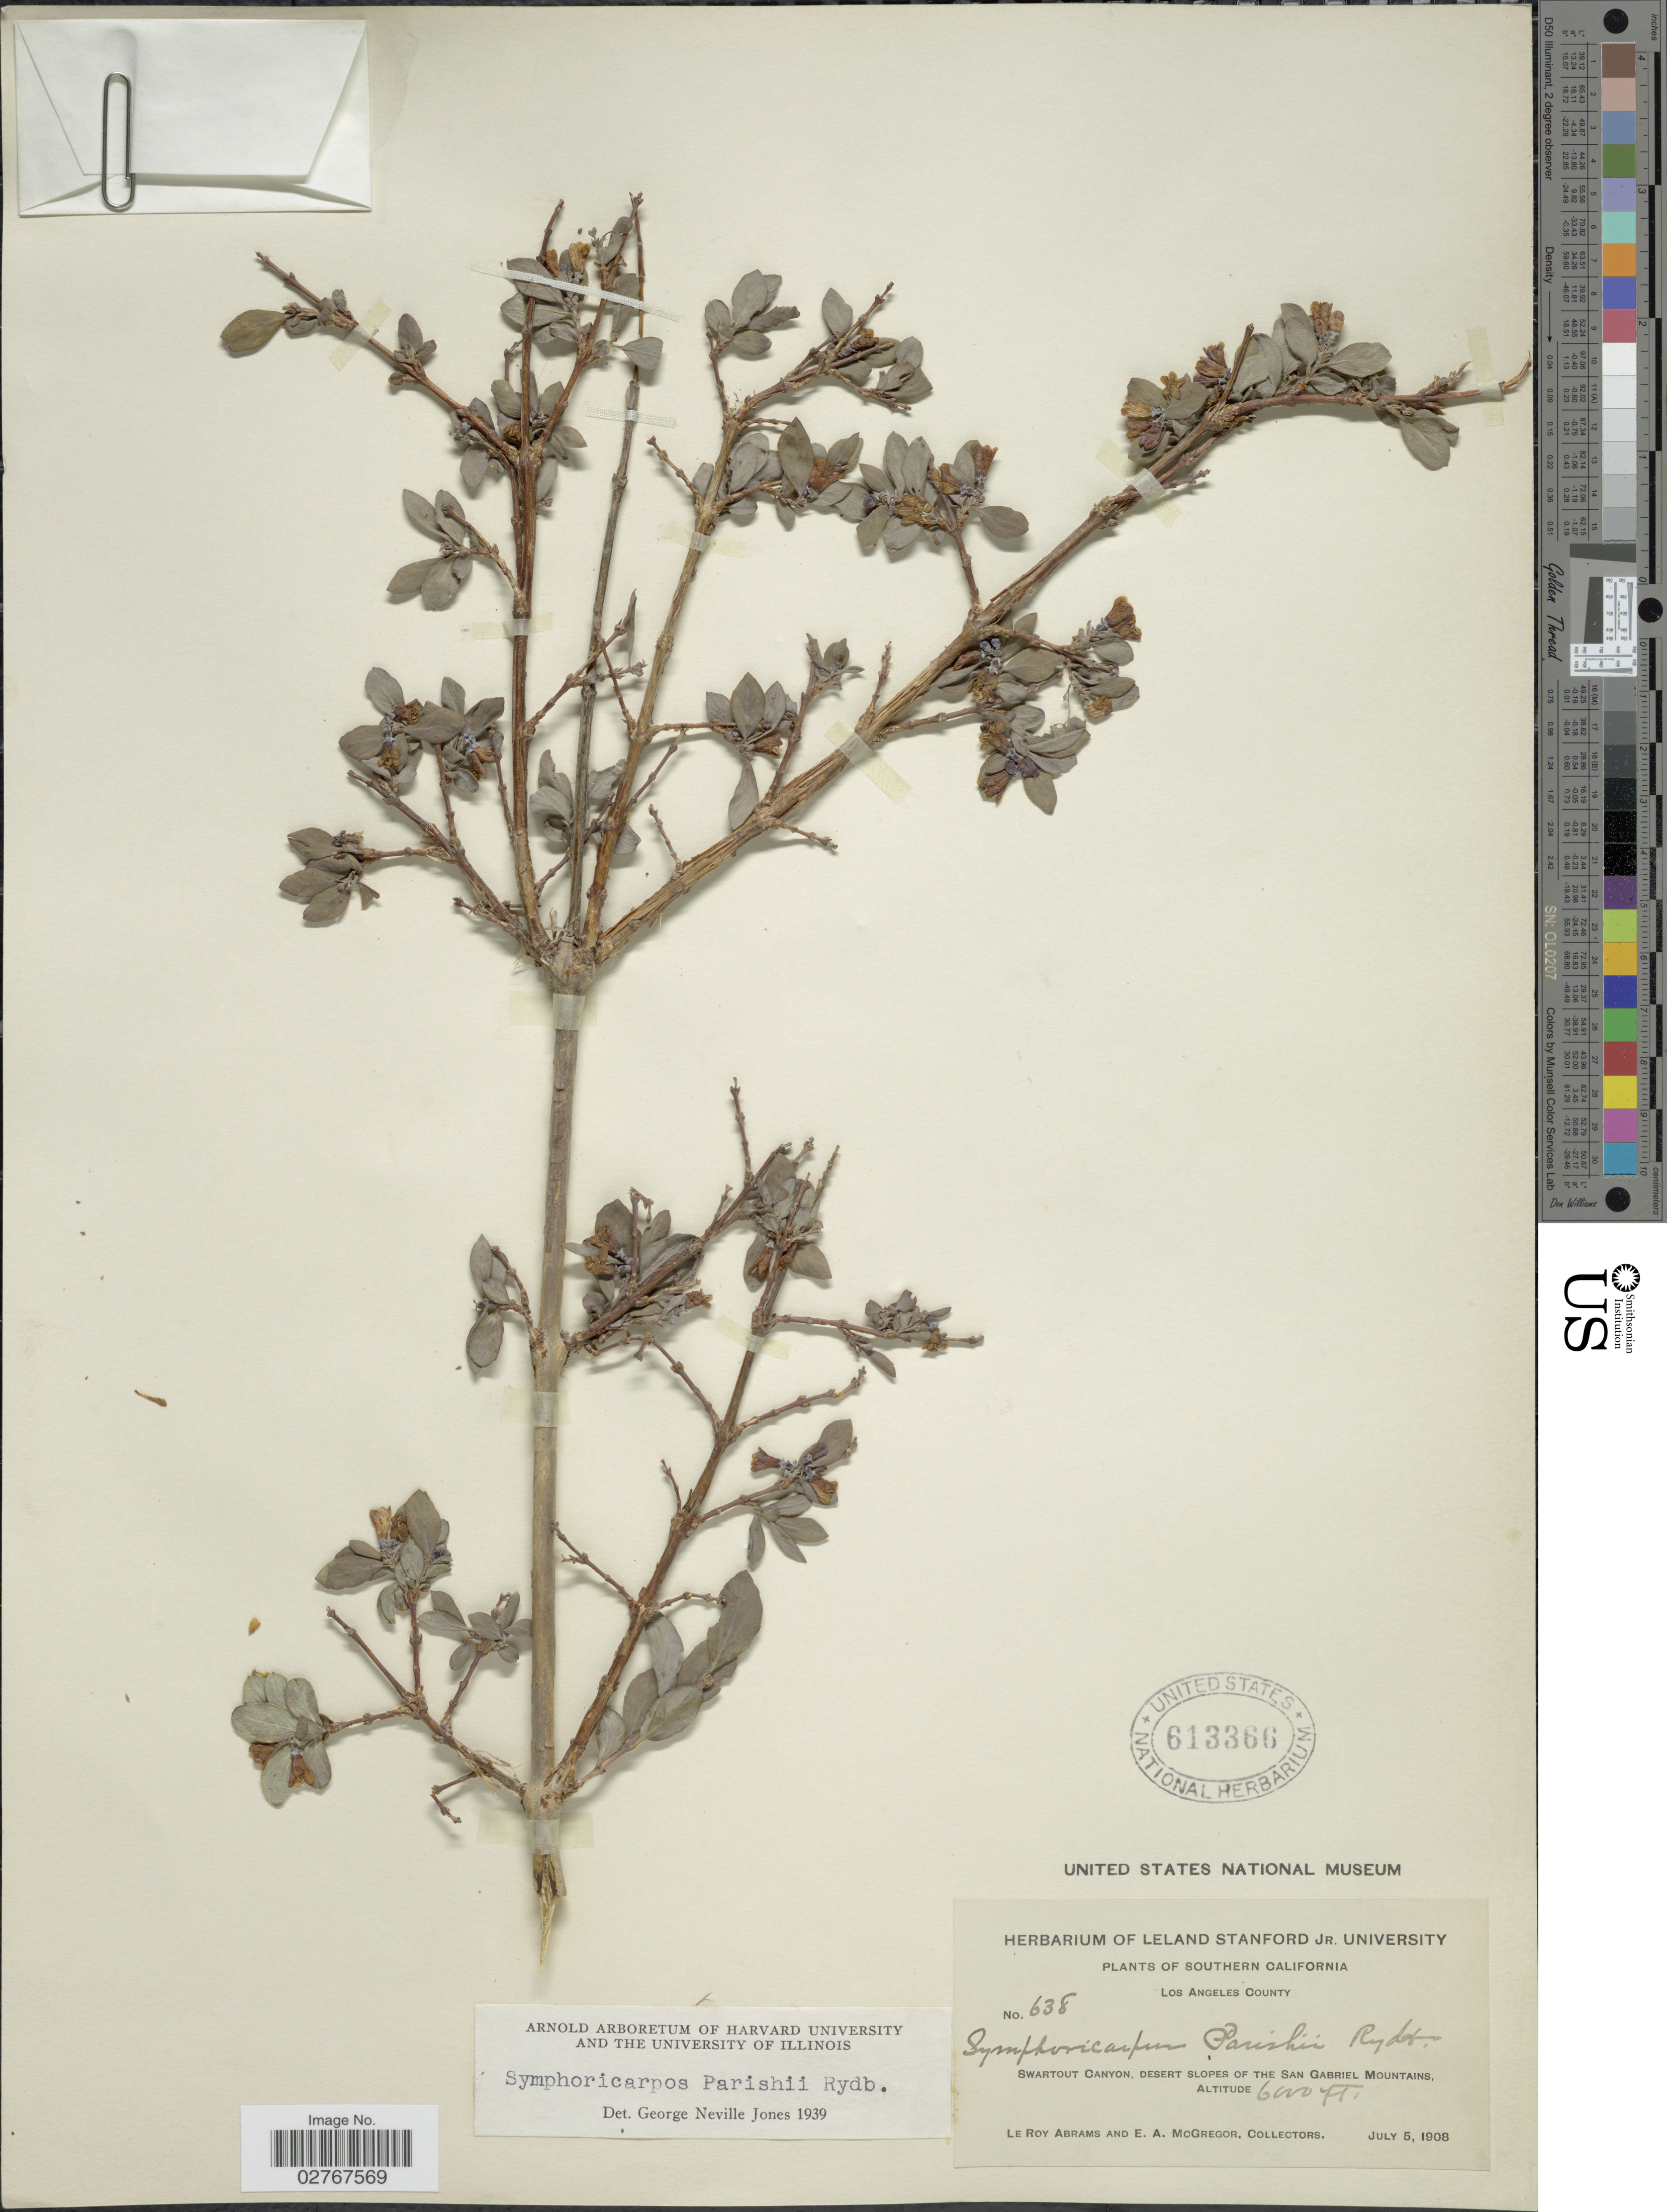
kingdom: Plantae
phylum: Tracheophyta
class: Magnoliopsida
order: Dipsacales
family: Caprifoliaceae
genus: Symphoricarpos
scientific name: Symphoricarpos parishii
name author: Rydb.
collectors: L. Abrams & E. A. McGregor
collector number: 638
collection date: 1908-07-05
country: United States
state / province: California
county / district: Los Angeles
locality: Southern California, Los Angeles County, Swartout Canyon, Desert Slopes of the San Gabriel Mountains.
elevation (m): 1829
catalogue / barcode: US 613366